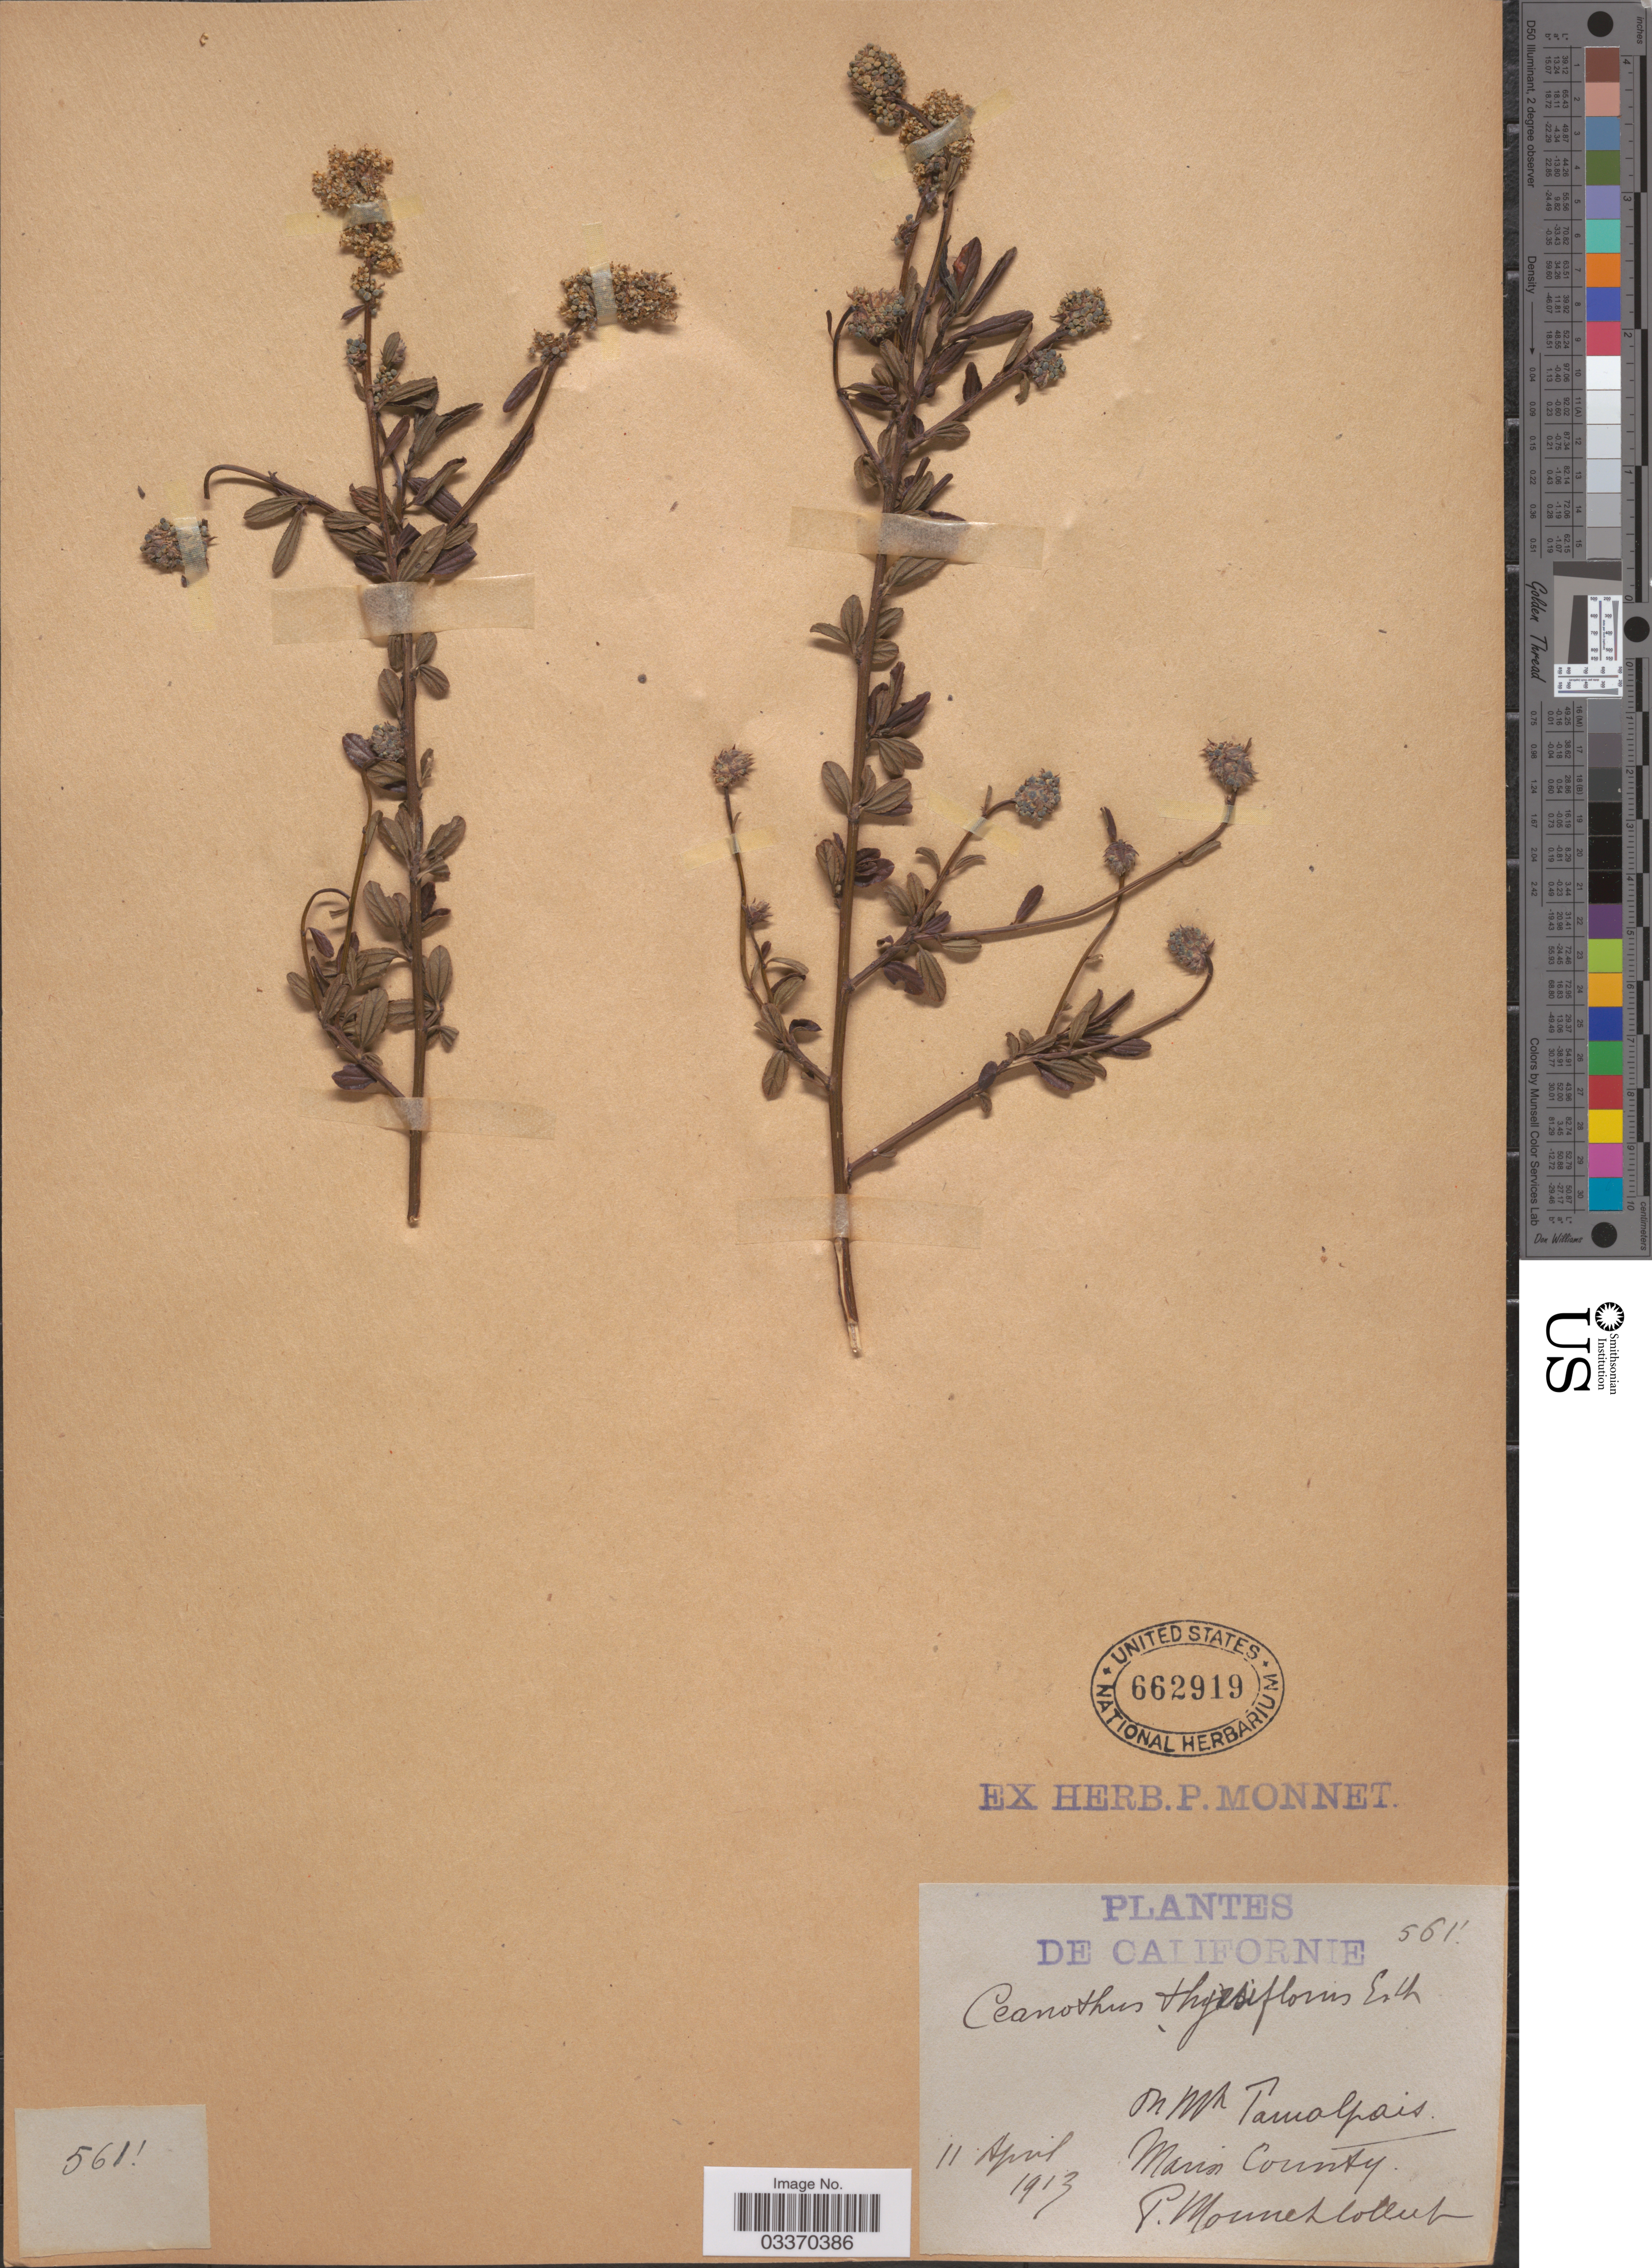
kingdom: Plantae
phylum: Tracheophyta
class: Magnoliopsida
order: Rosales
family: Rhamnaceae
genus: Ceanothus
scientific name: Ceanothus thyrsiflorus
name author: Eschsch.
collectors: P. Monnet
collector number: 561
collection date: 1913-04-11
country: United States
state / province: California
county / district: Marin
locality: Mt Tamalpais. Marin County.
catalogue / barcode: US 662919